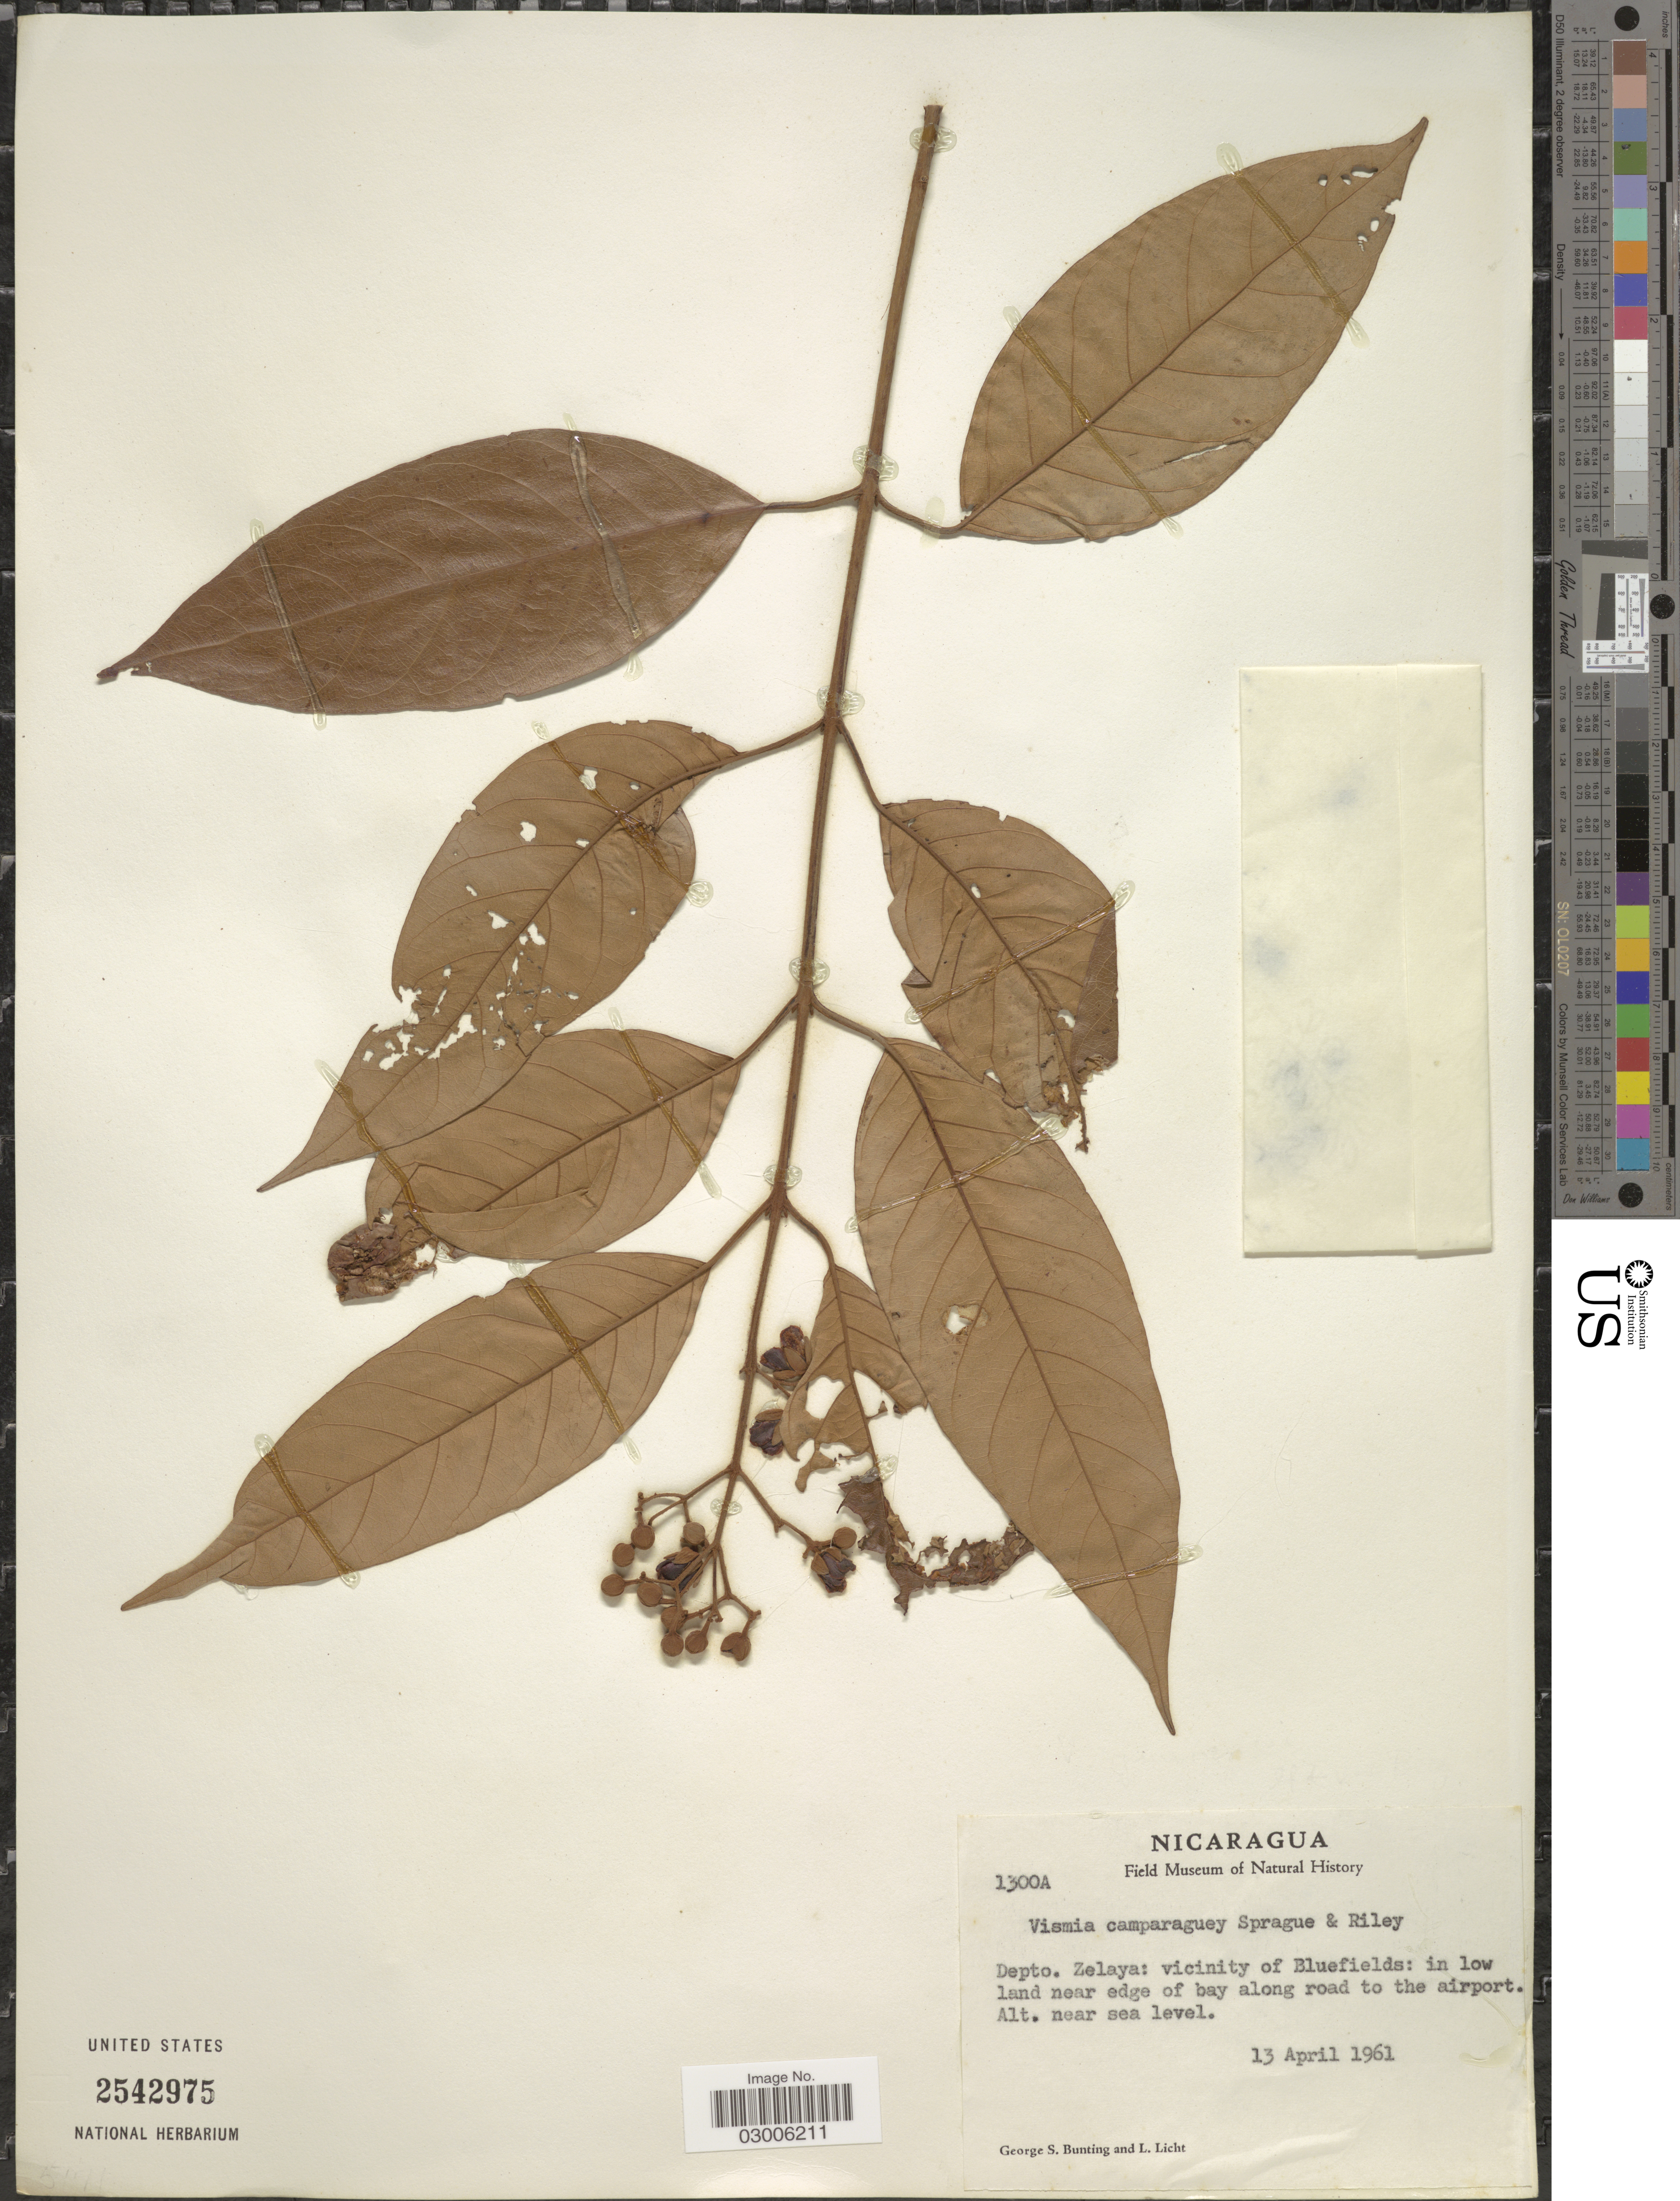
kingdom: Plantae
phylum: Tracheophyta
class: Magnoliopsida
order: Malpighiales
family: Hypericaceae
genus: Vismia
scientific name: Vismia camparaguey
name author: Sprague & L. Riley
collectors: G. S. Bunting & L. Licht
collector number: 1300A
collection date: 1961-04-13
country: Nicaragua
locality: Depto. Zelaya: vicinity of Bluefields: in low land near edge of bay along road to the airport.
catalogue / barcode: US 2542975